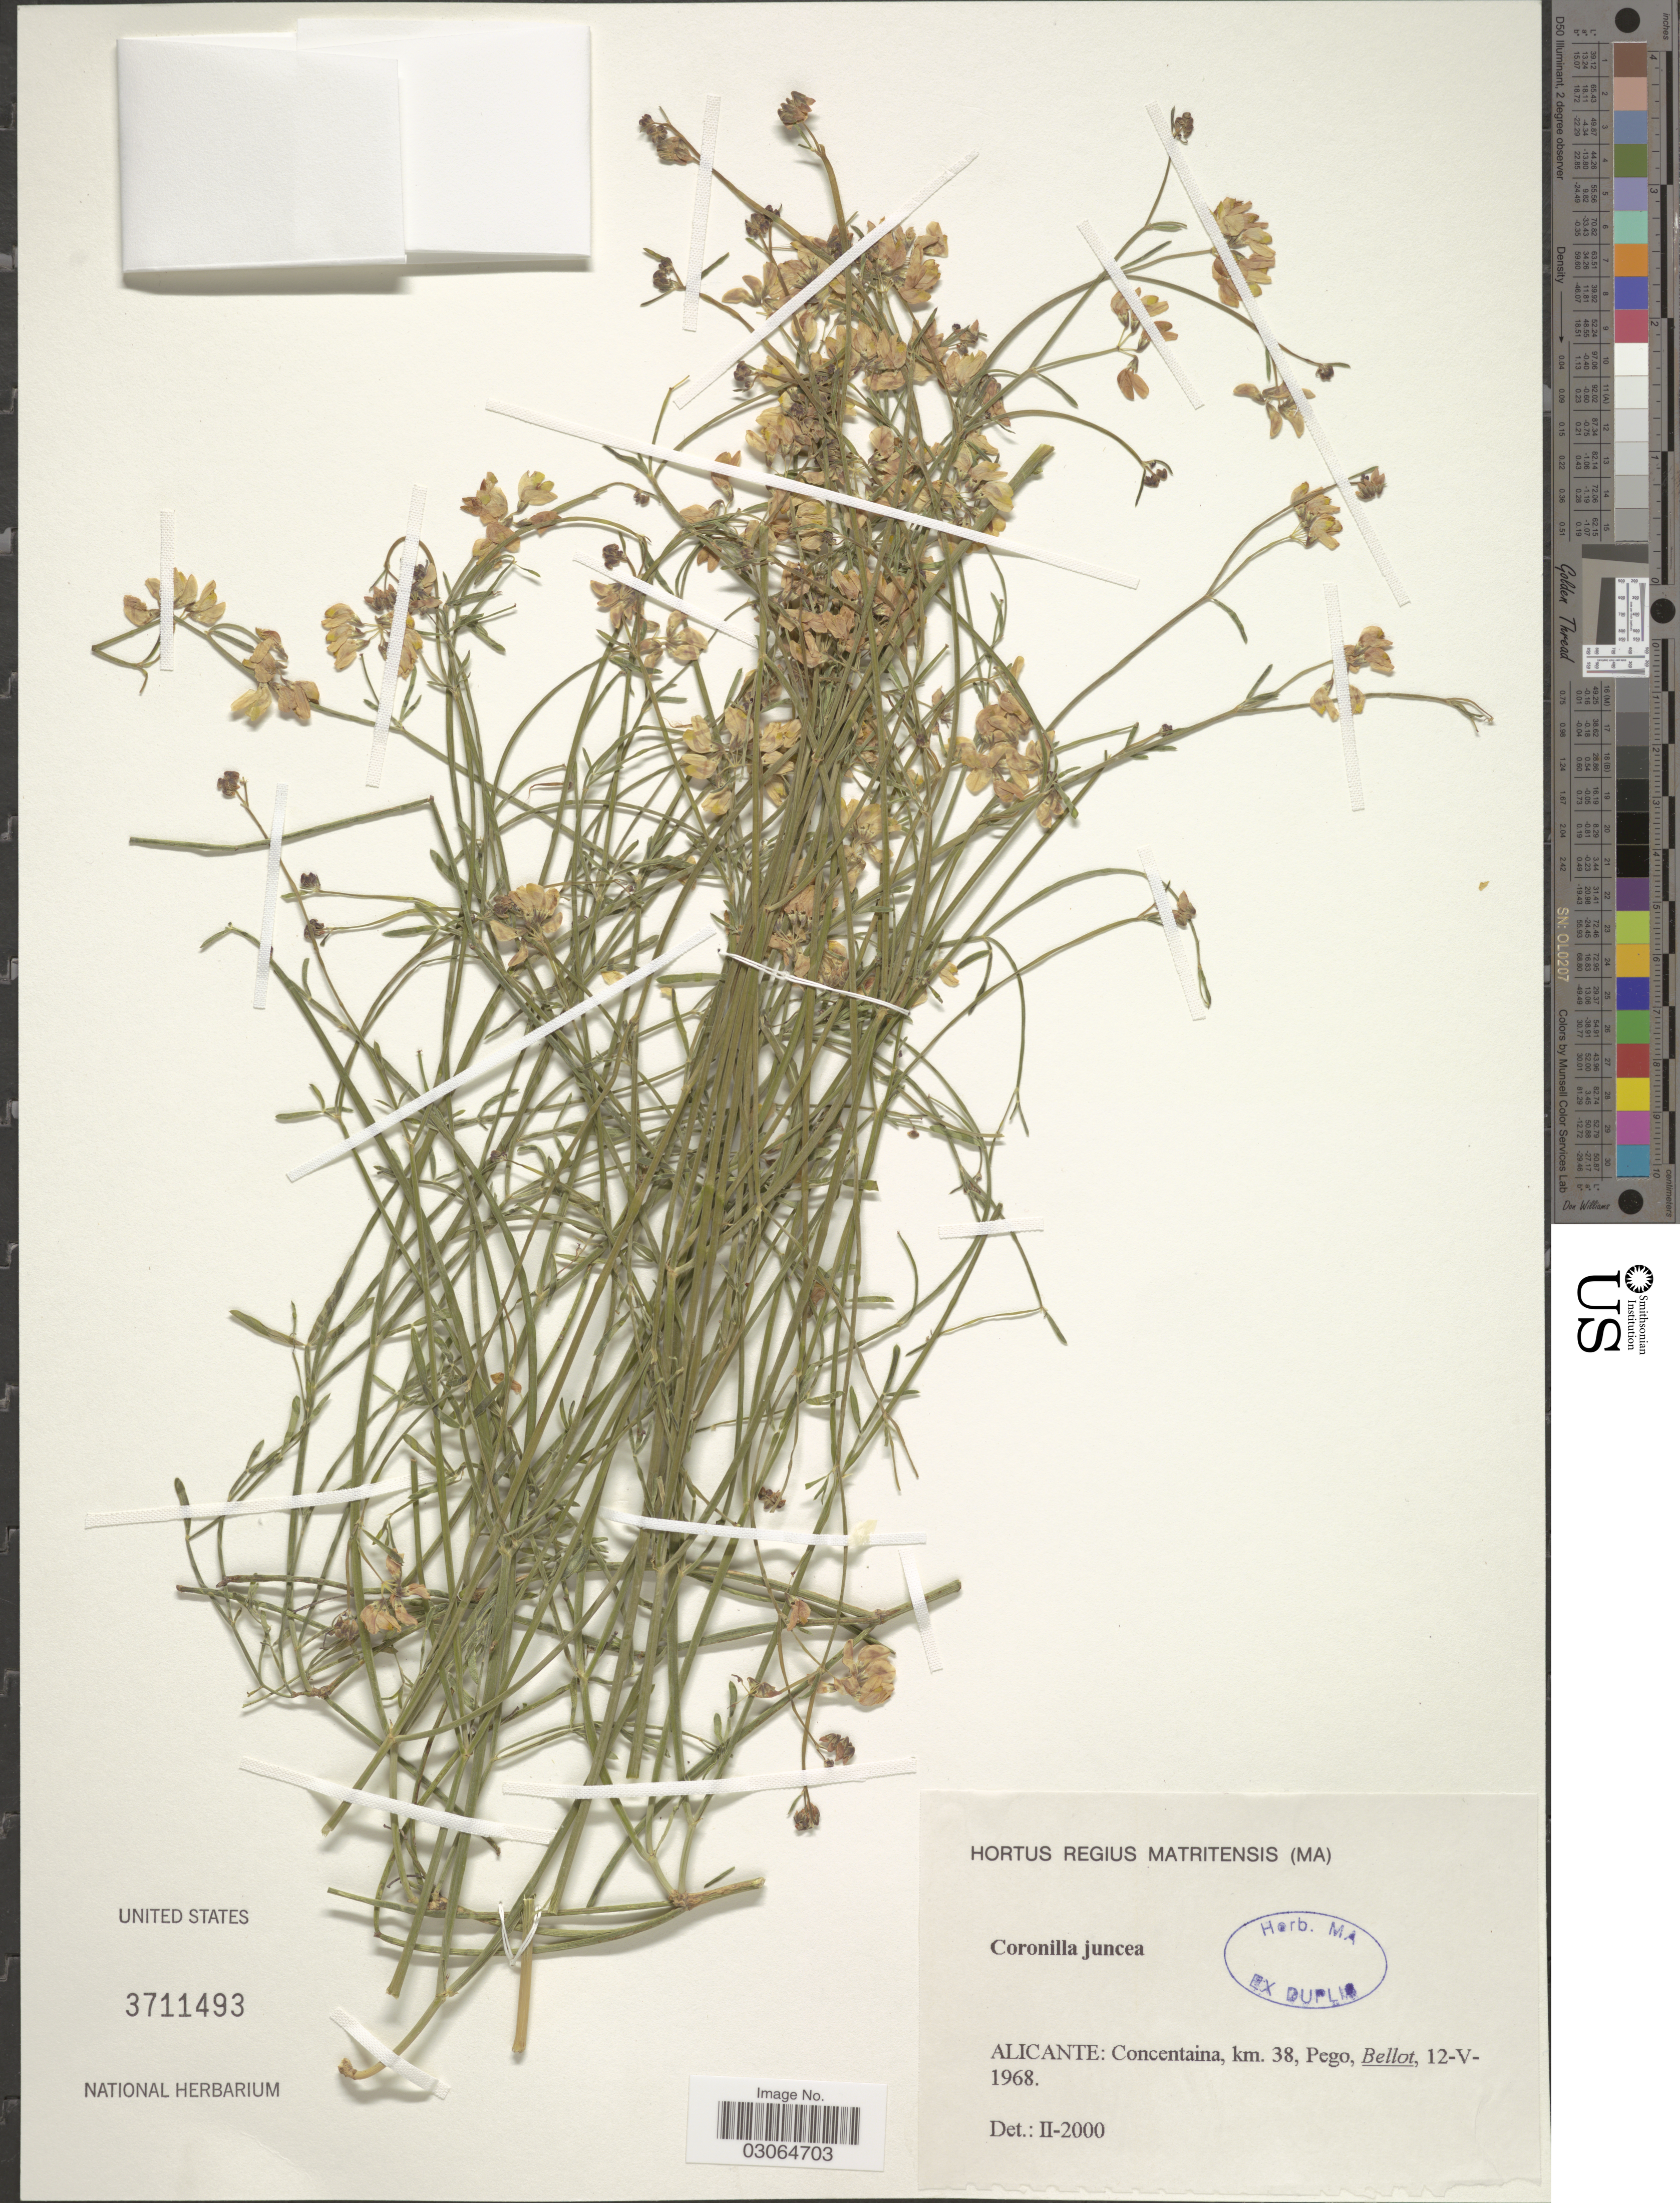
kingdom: Plantae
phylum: Tracheophyta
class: Magnoliopsida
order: Fabales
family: Fabaceae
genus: Coronilla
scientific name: Coronilla juncea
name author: L.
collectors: Bellot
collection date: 1968-05-12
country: Spain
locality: Alicante: Concentaina, km. 38, Pego.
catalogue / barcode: US 3711493